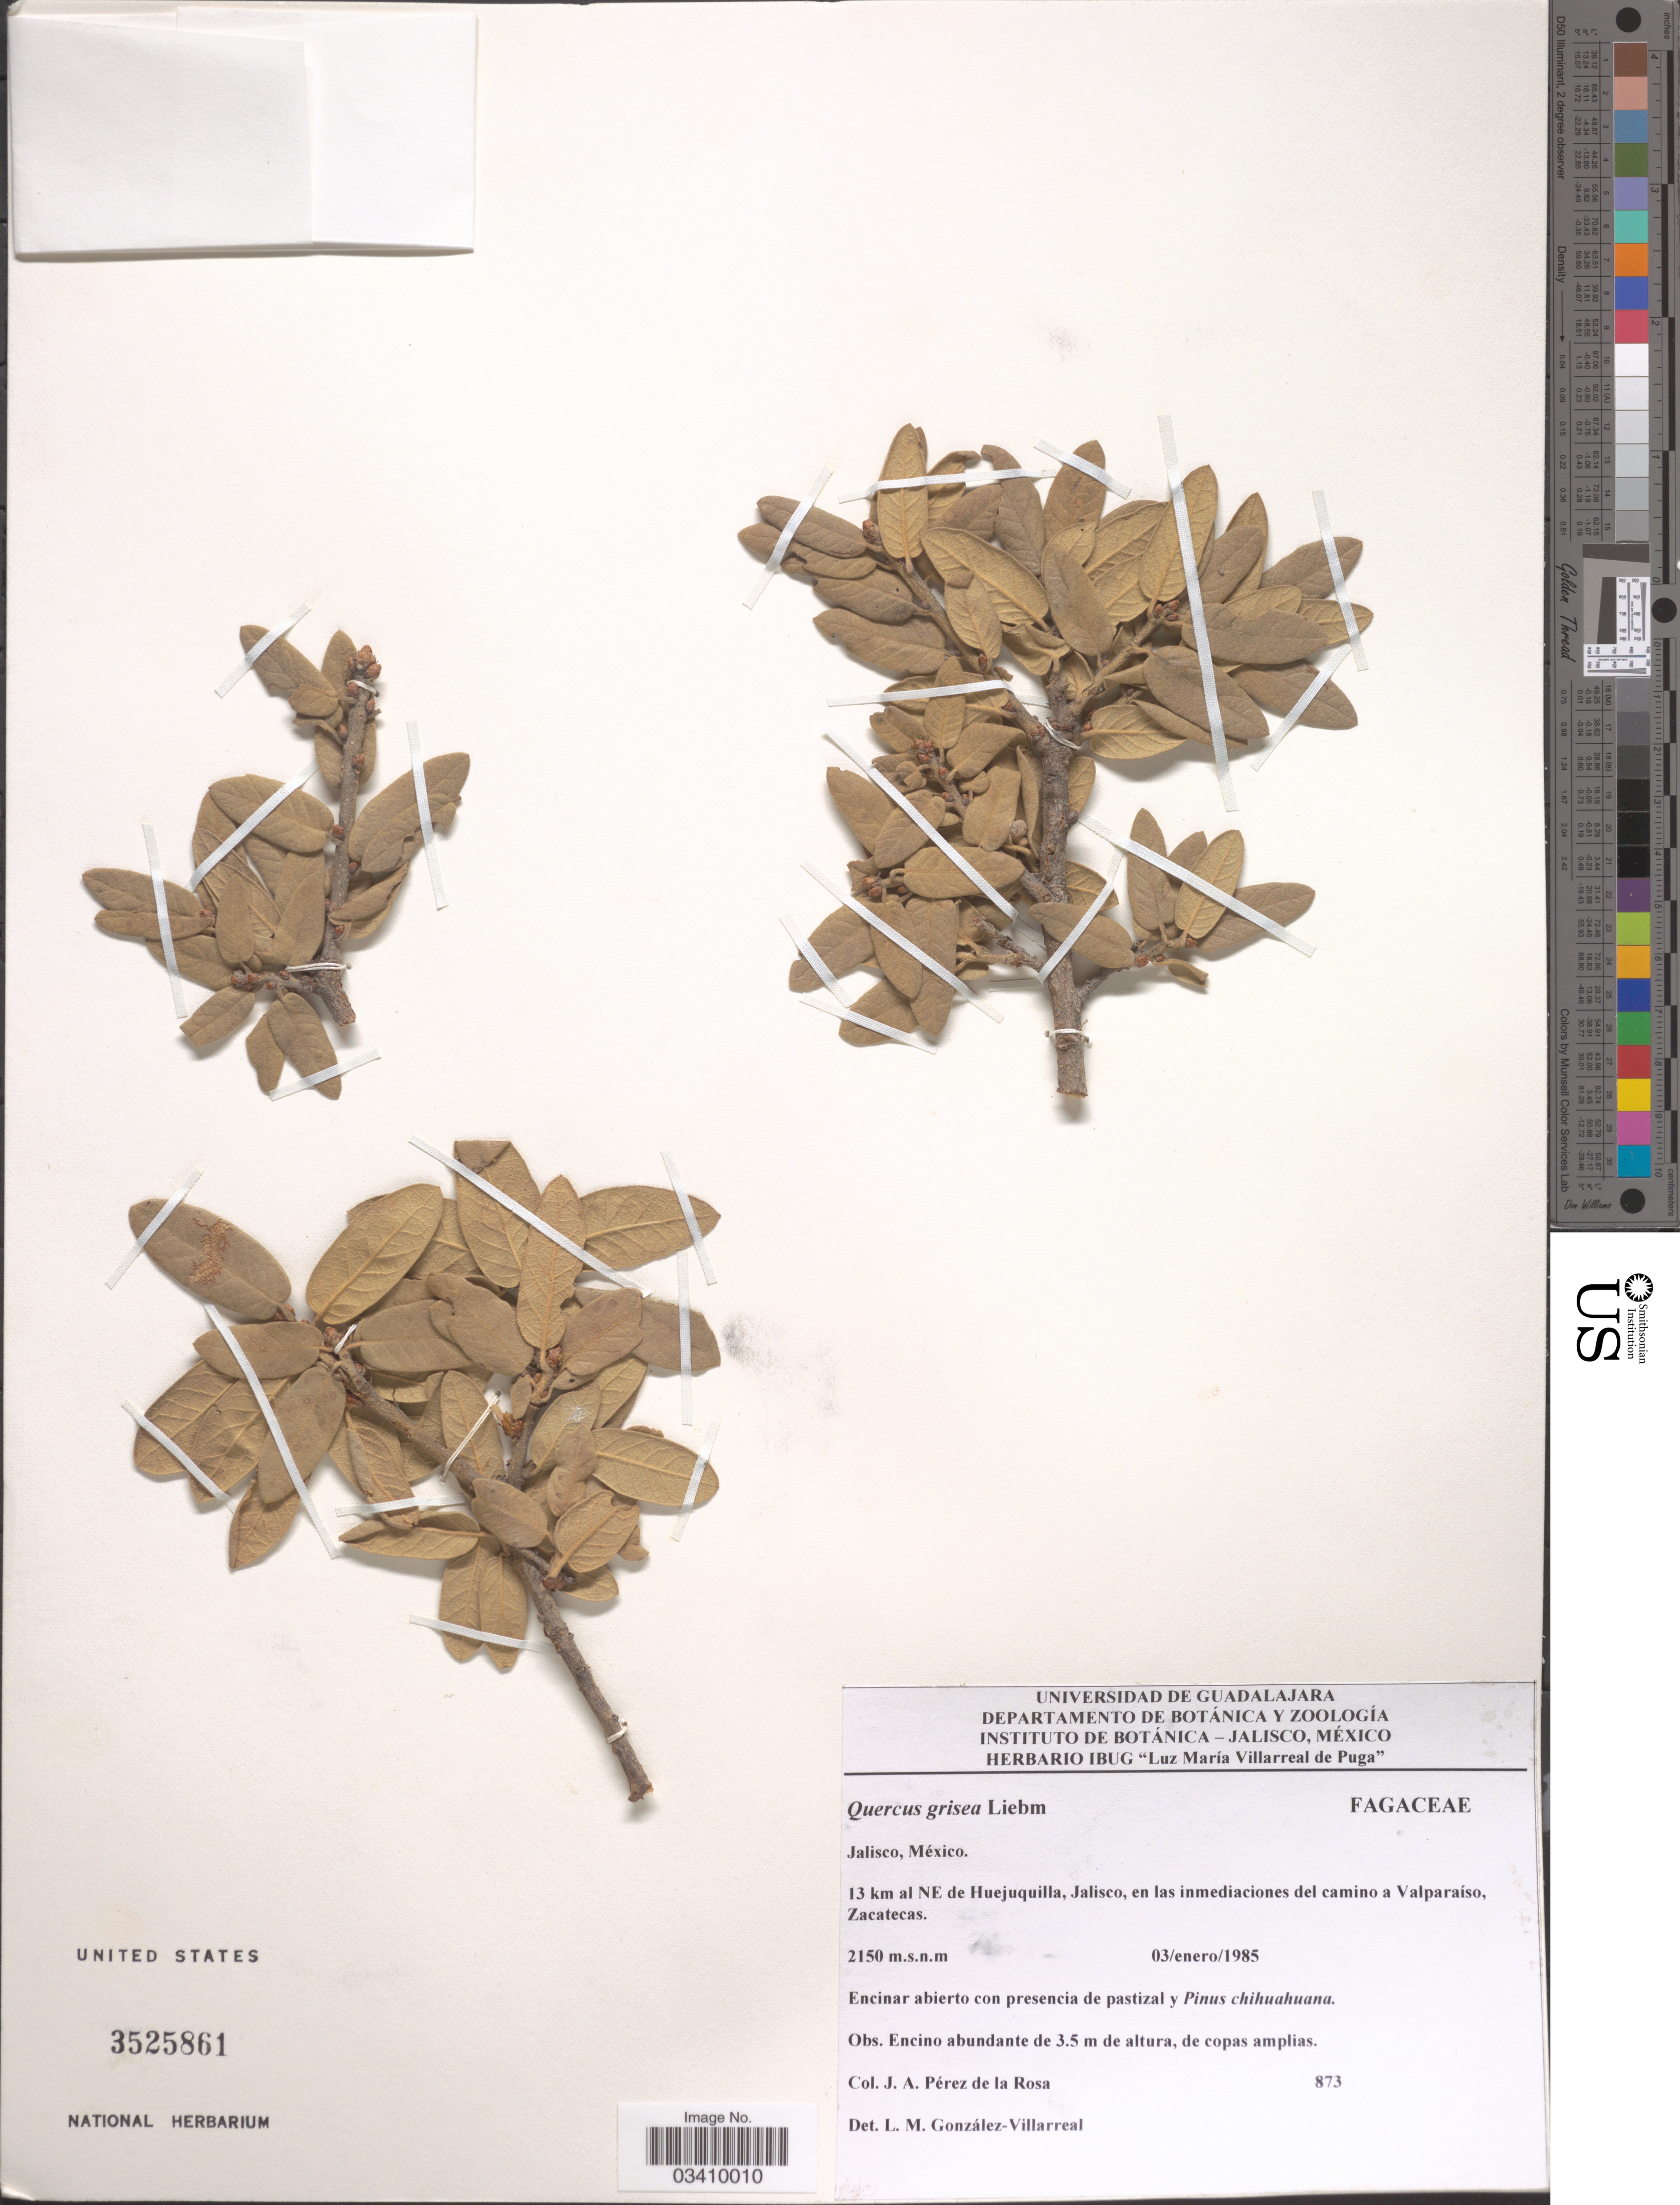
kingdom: Plantae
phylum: Tracheophyta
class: Magnoliopsida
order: Fagales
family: Fagaceae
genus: Quercus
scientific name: Quercus grisea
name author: Liebm.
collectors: J. A. Pérez de la Rosa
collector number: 873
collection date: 1985-01-03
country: Mexico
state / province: Jalisco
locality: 13 km al NE de Huejuquilla, Jalisco, en las inmediaciones del camino a Valparaíso, Zacatecas.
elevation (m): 2150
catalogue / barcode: US 3525861